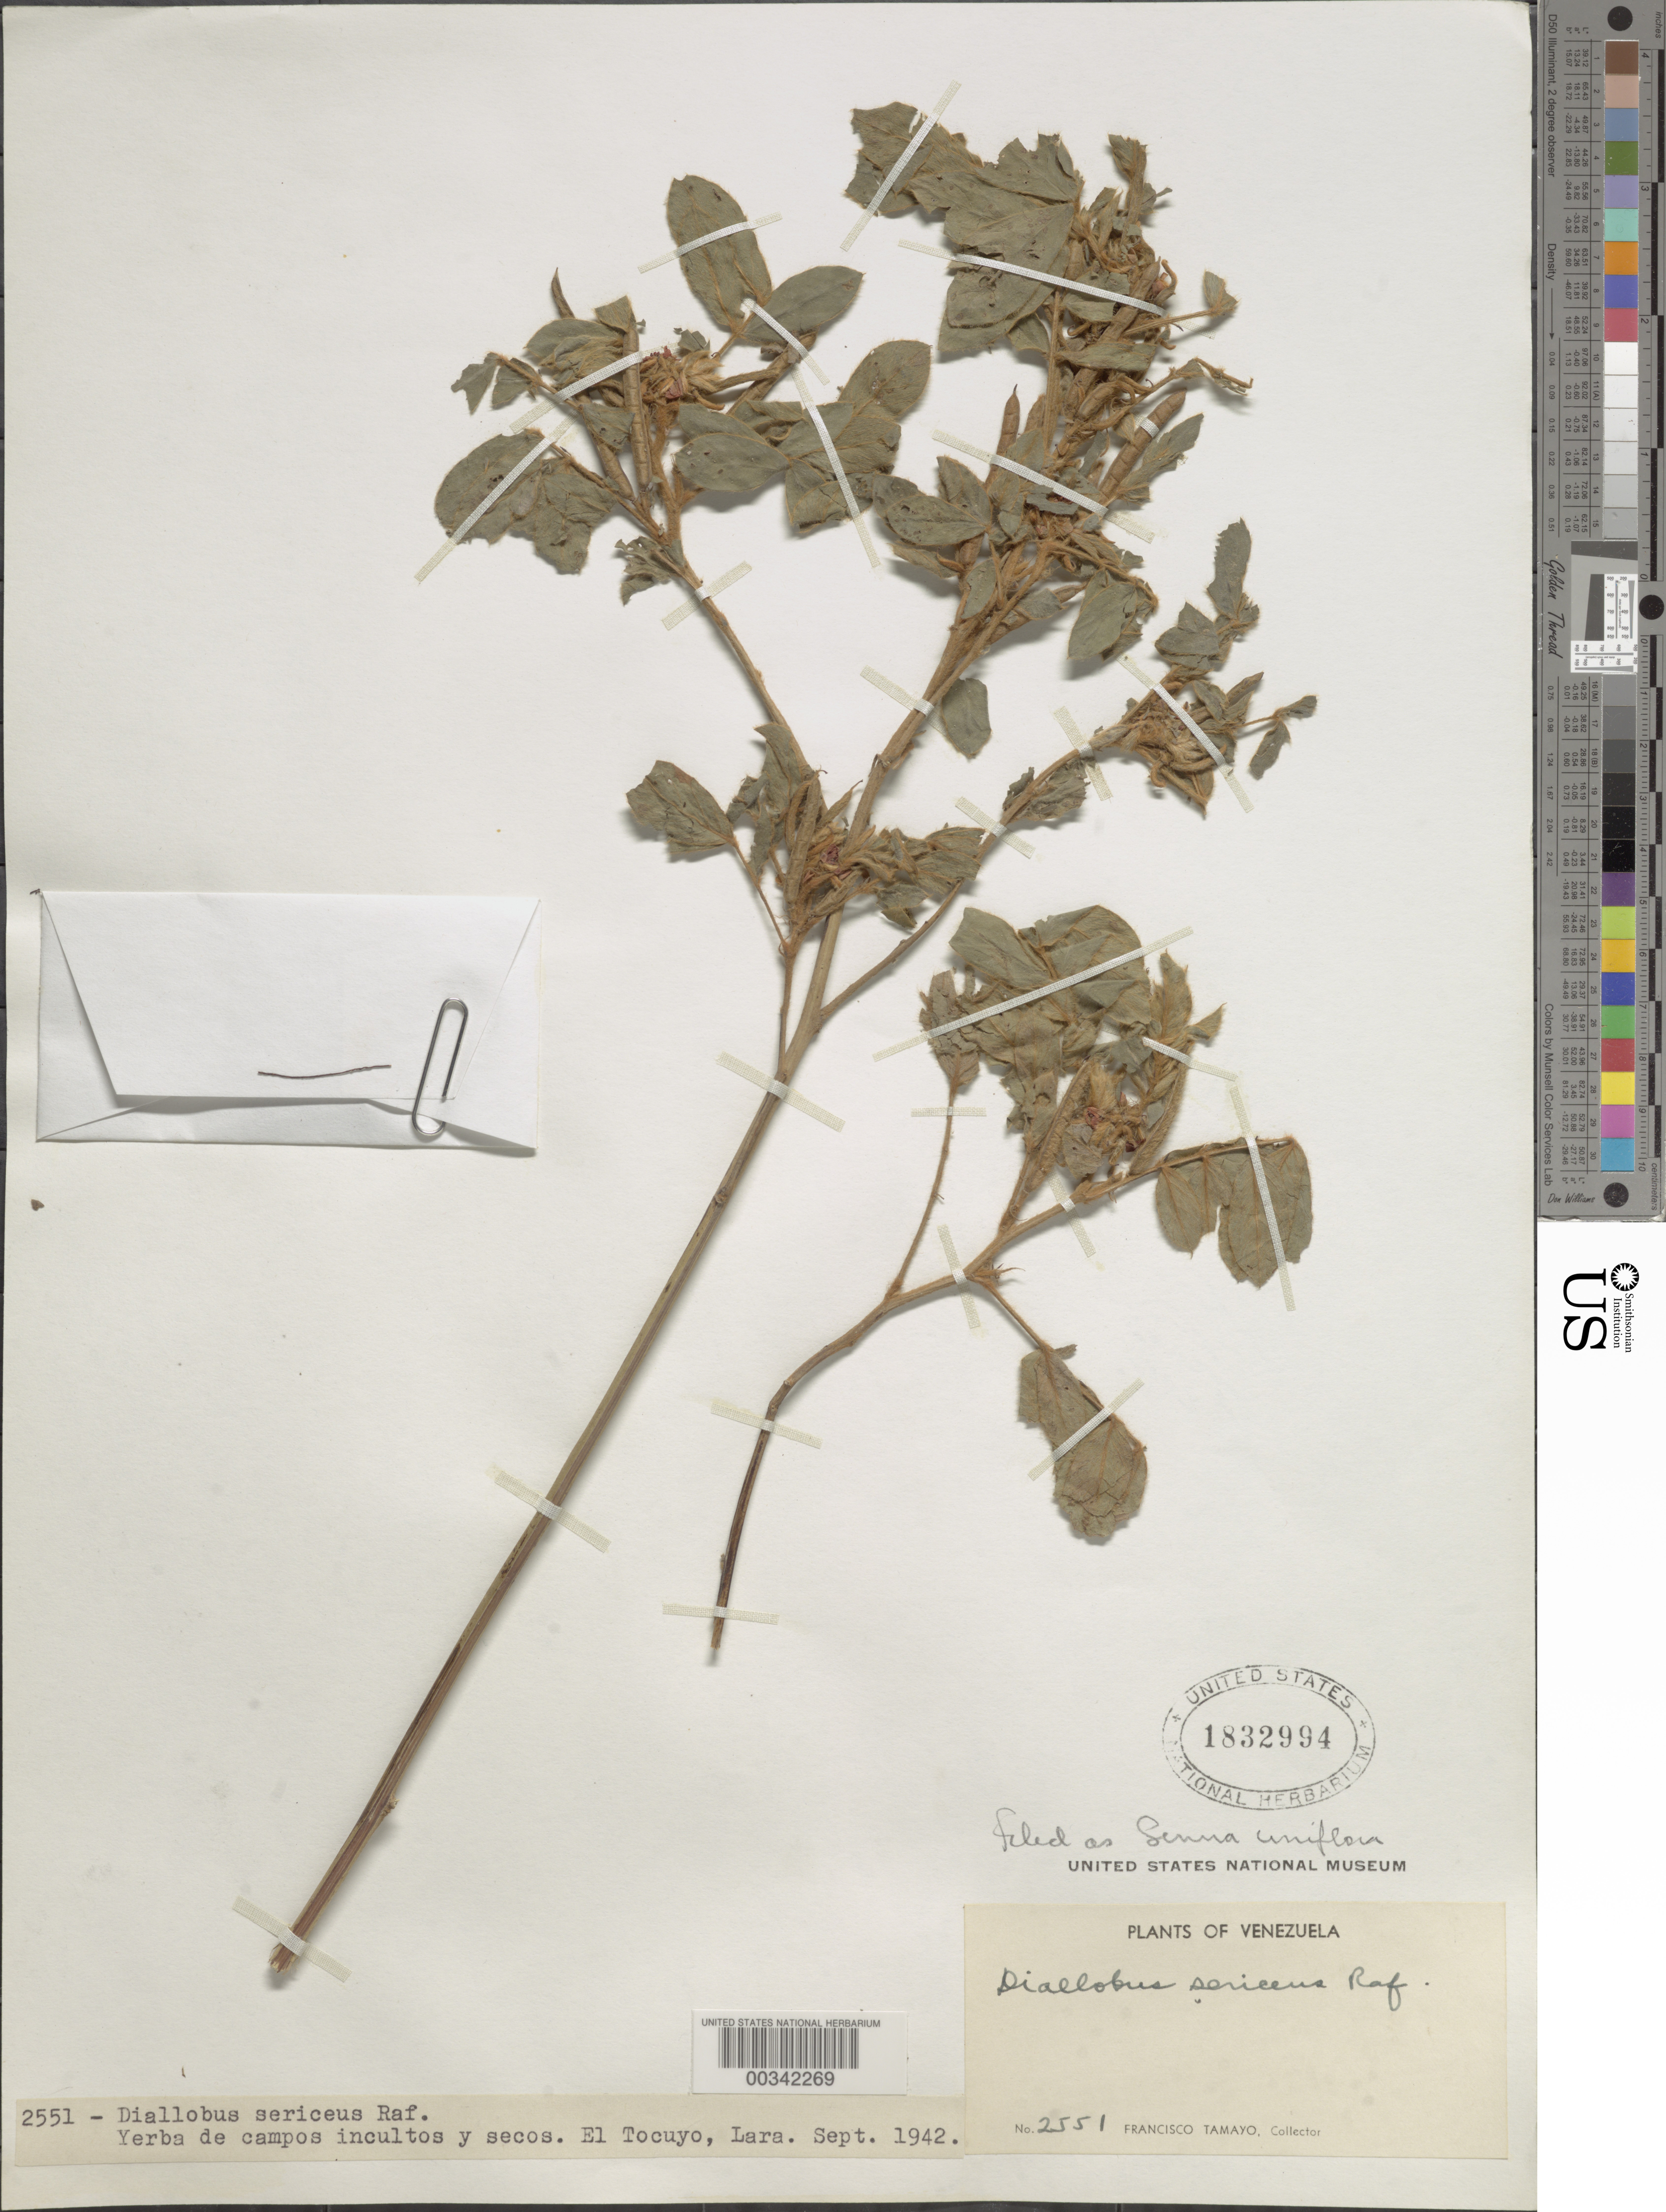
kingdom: Plantae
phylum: Tracheophyta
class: Magnoliopsida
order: Fabales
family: Fabaceae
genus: Senna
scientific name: Senna uniflora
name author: (Mill.) H.S. Irwin & Barneby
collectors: F. Tamayo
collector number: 2551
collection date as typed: Sep 1942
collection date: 1942-09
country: Venezuela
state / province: Lara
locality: El tocuyo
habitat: Campos incultos y secos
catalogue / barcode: US 1832994